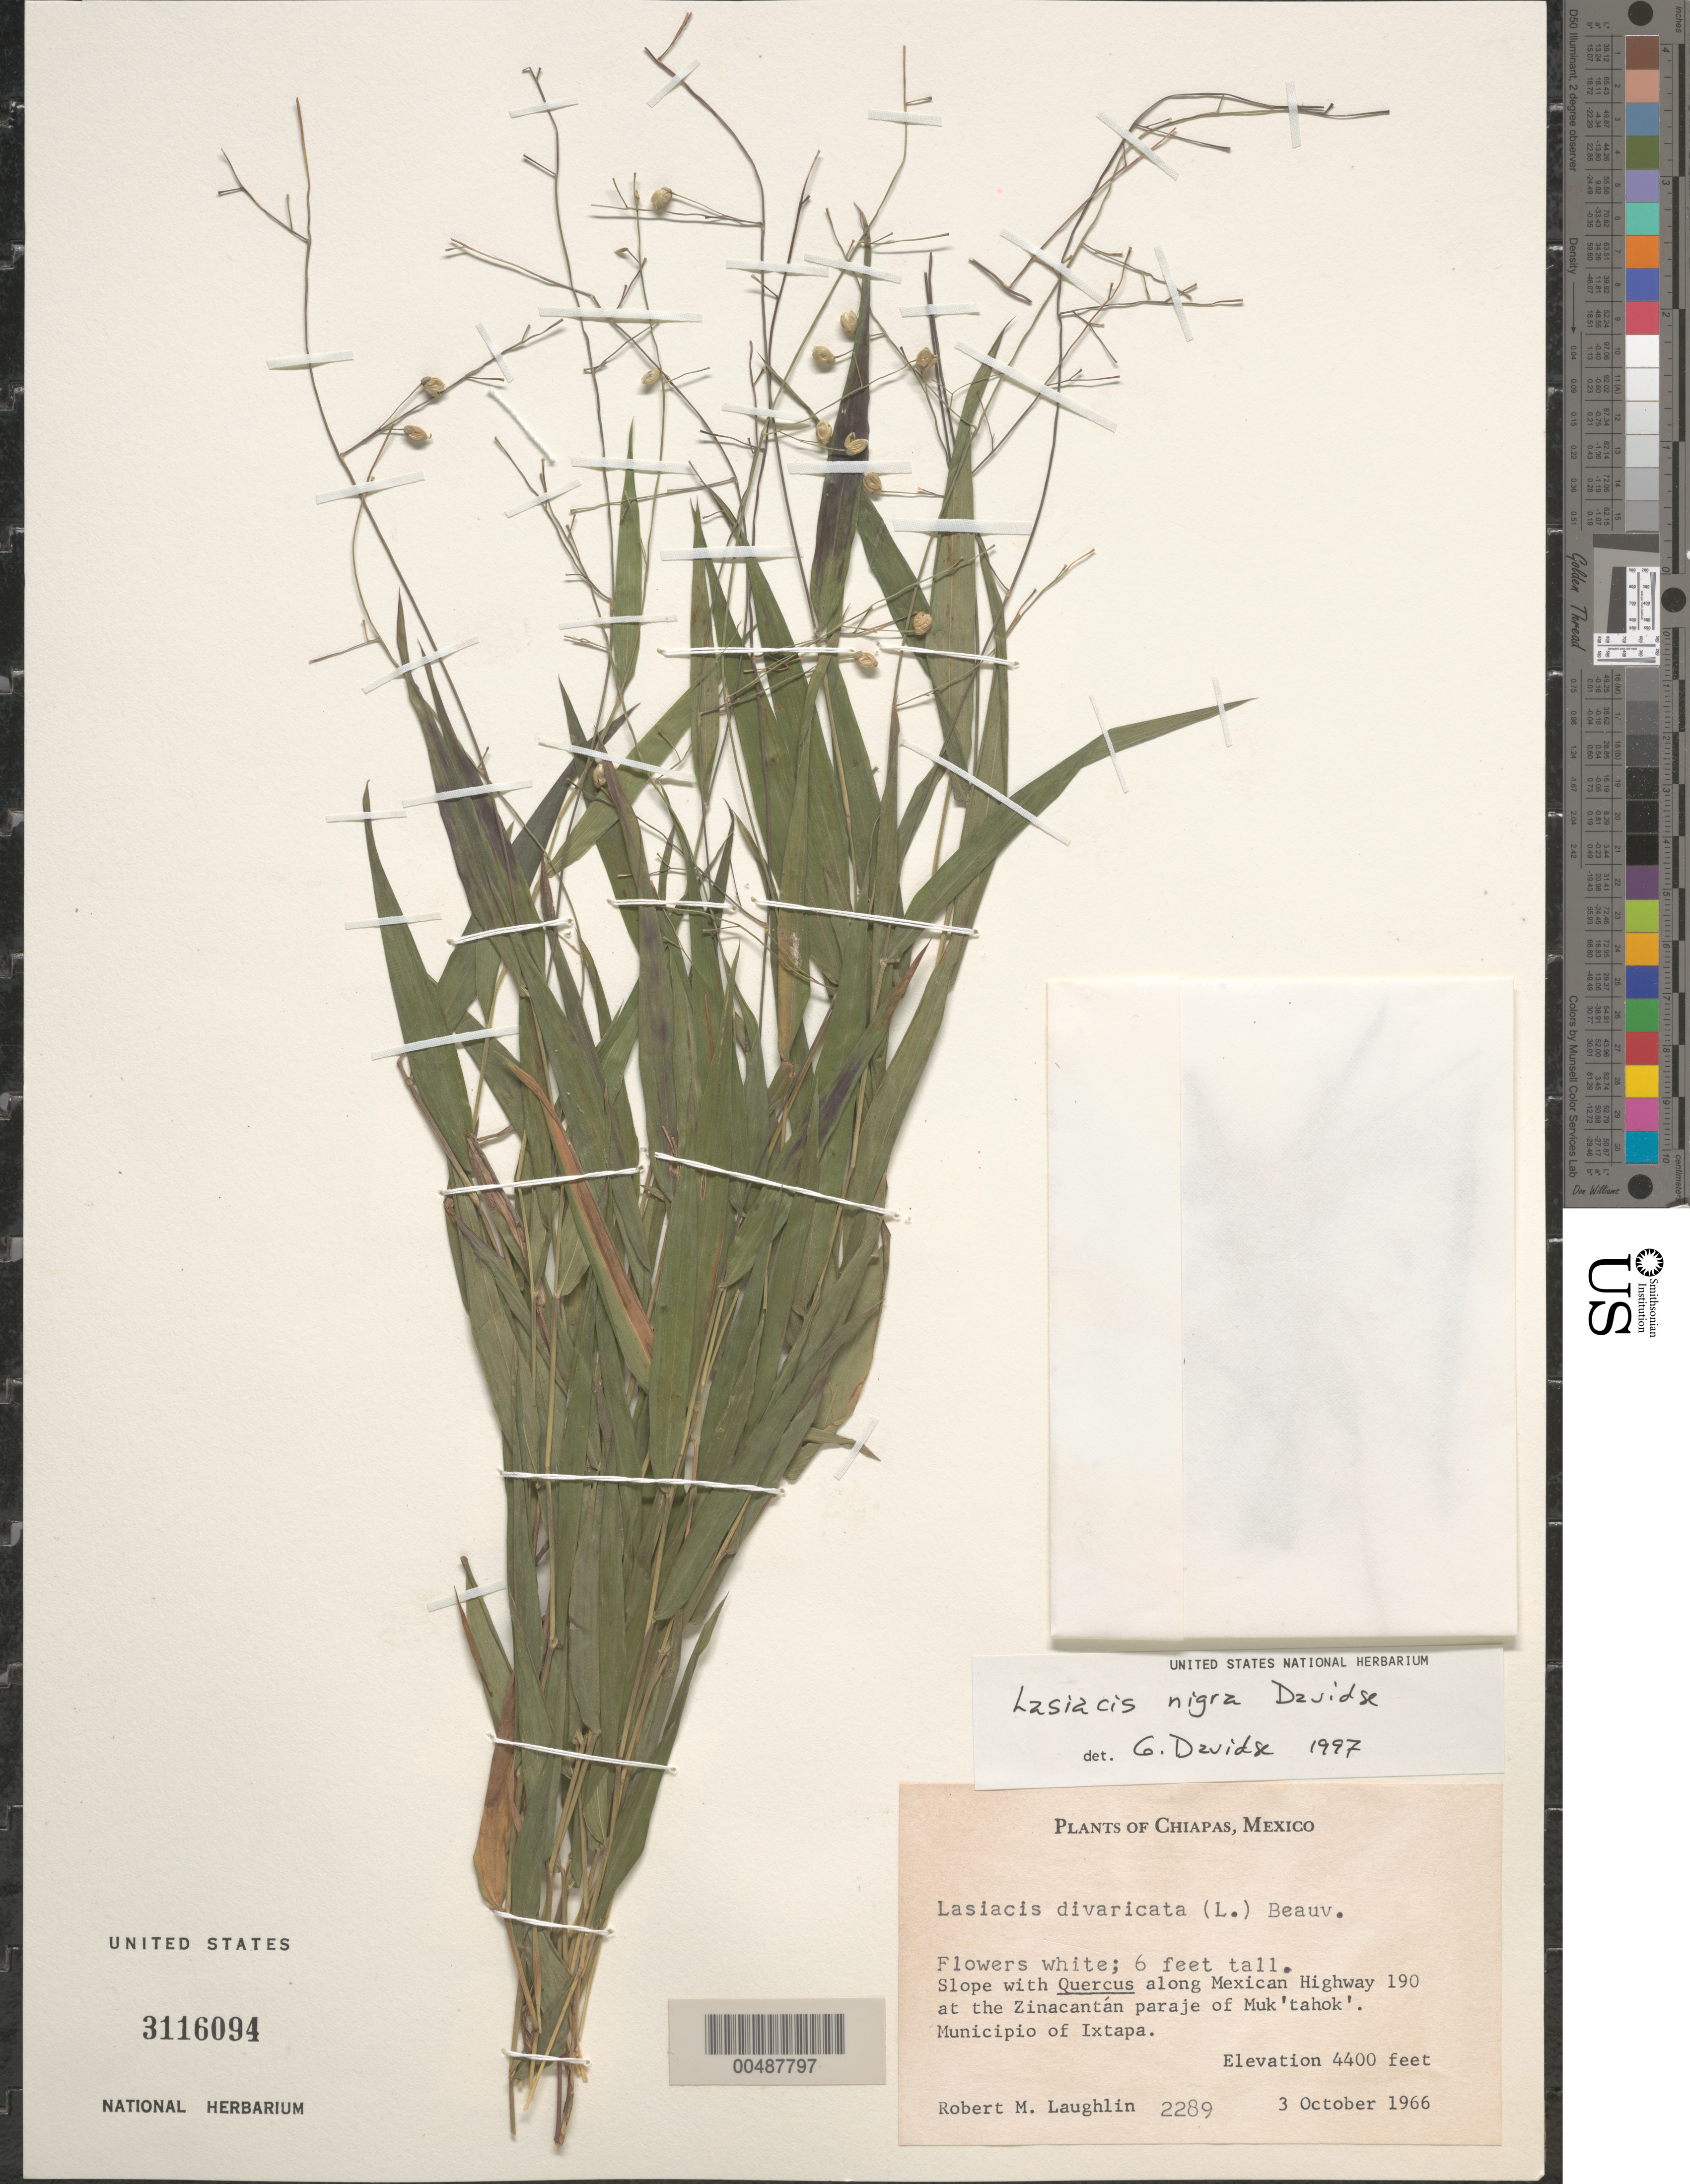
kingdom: Plantae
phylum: Tracheophyta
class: Liliopsida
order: Poales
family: Poaceae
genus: Lasiacis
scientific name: Lasiacis maxonii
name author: Swallen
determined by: Davidse, Gerrit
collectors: R. M. Laughlin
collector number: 2289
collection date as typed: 3 Oct 1966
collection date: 1966-10-03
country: Mexico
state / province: Chiapas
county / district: Ixtapa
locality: Along Mexican Hwy 190 at the Zinacantán paraje of Muk'tahok'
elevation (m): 1341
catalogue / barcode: US 3116094